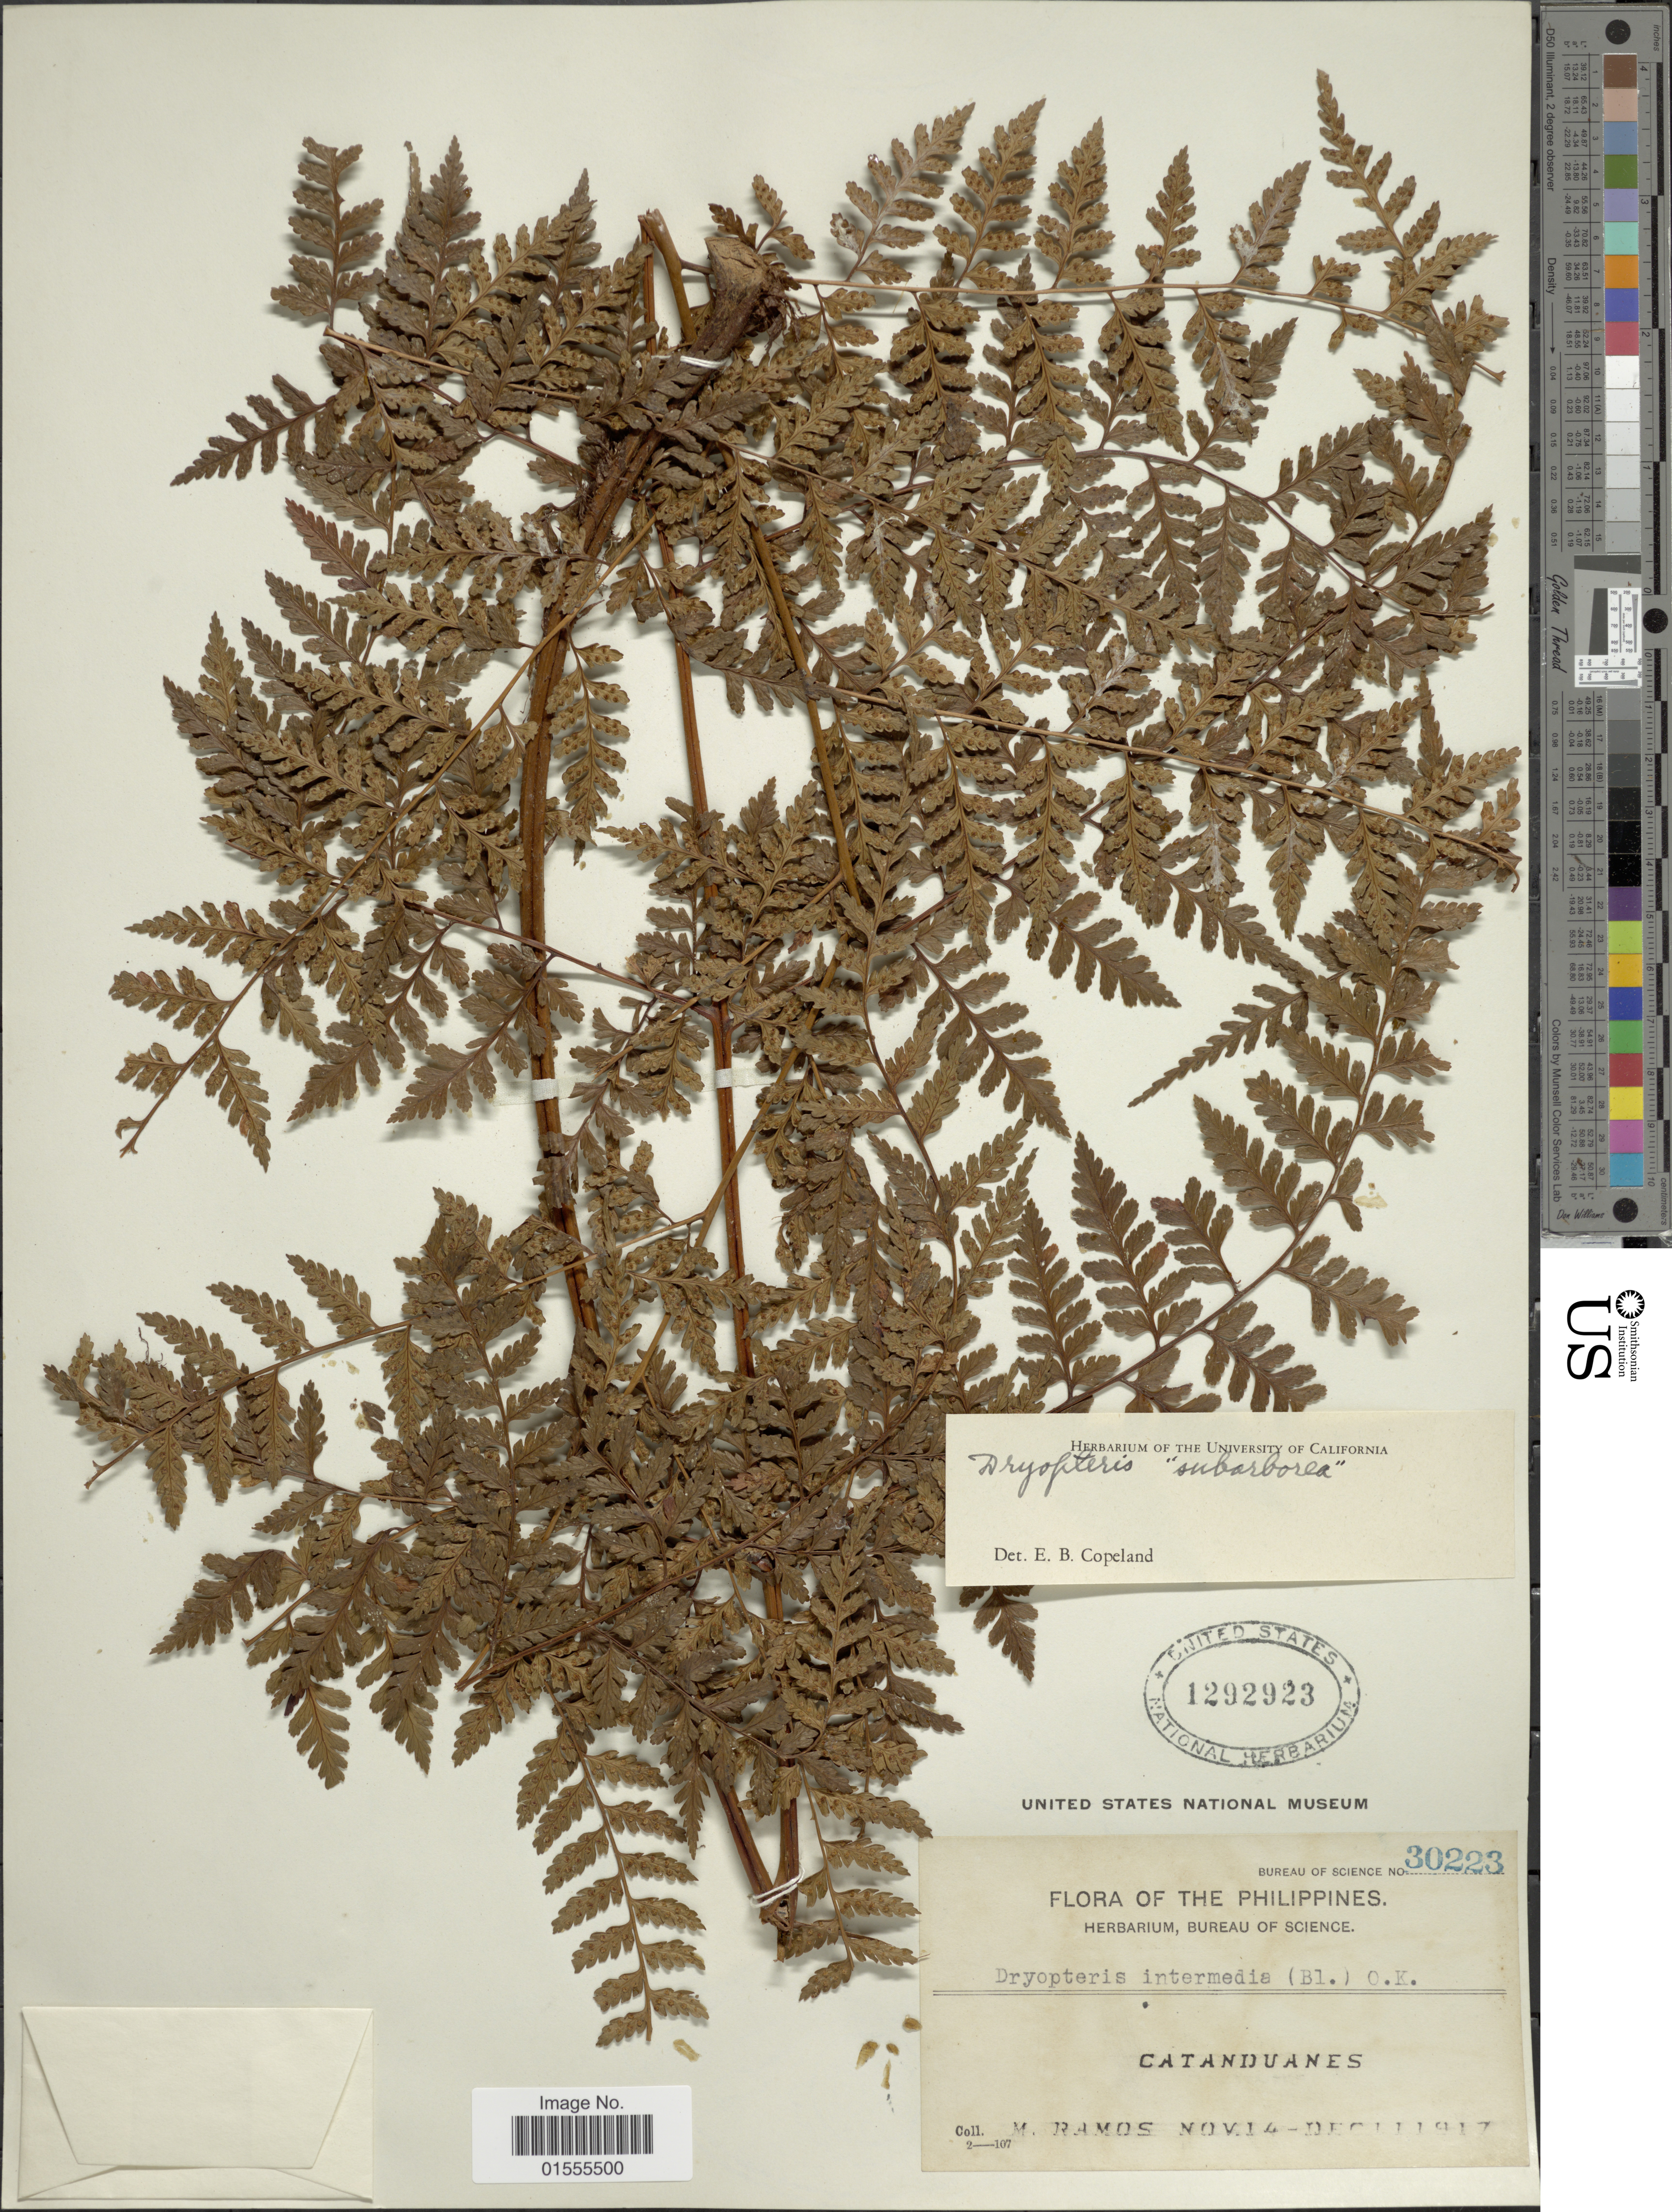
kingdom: Plantae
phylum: Tracheophyta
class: Polypodiopsida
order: Polypodiales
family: Dryopteridaceae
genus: Dryopteris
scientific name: Dryopteris subarborea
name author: (Baker) C. Chr.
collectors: M. Ramos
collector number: Bureau of Science 30223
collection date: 1917-11-14/1917-12-11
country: Philippines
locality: Catanduanes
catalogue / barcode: US 1292923